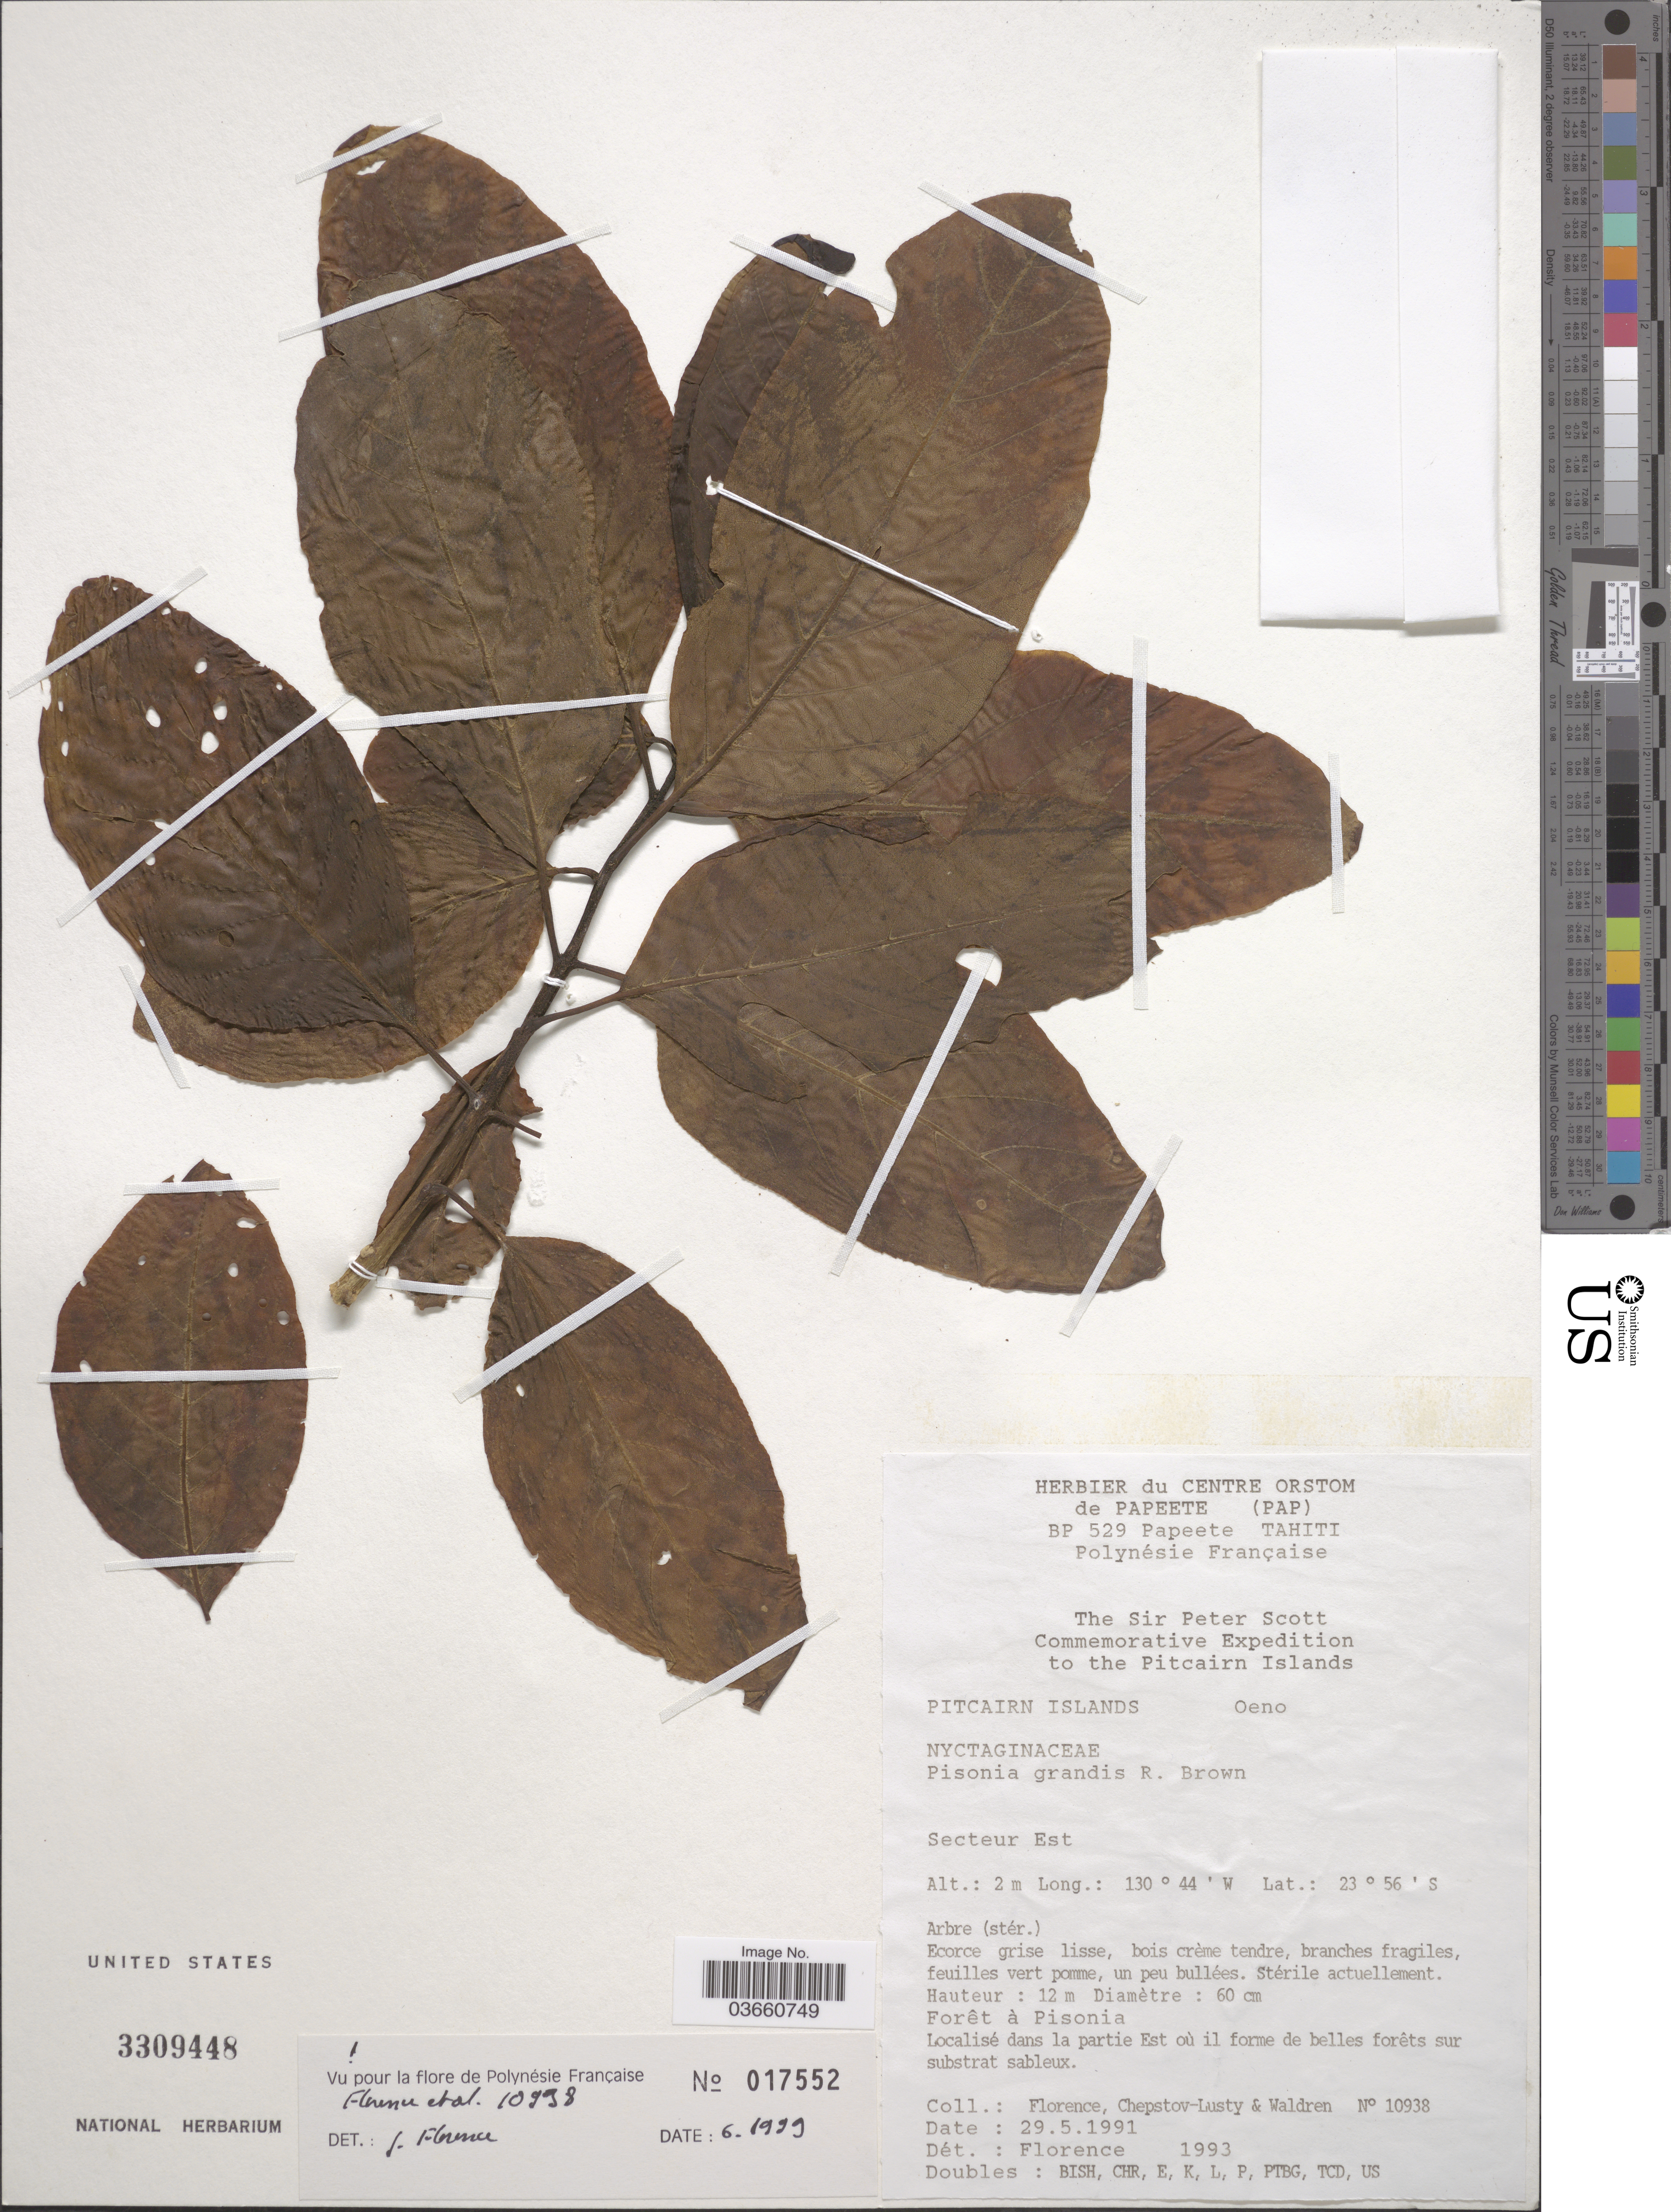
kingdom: Plantae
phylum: Tracheophyta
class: Magnoliopsida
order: Caryophyllales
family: Nyctaginaceae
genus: Pisonia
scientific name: Pisonia grandis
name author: R. Br.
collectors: -. Florence, -. Chepstov-lusty & Waldren, --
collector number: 10938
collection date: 1991-05-29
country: Pitcairn Islands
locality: Oeno. Secteur Est.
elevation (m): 2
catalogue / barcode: US 3309448